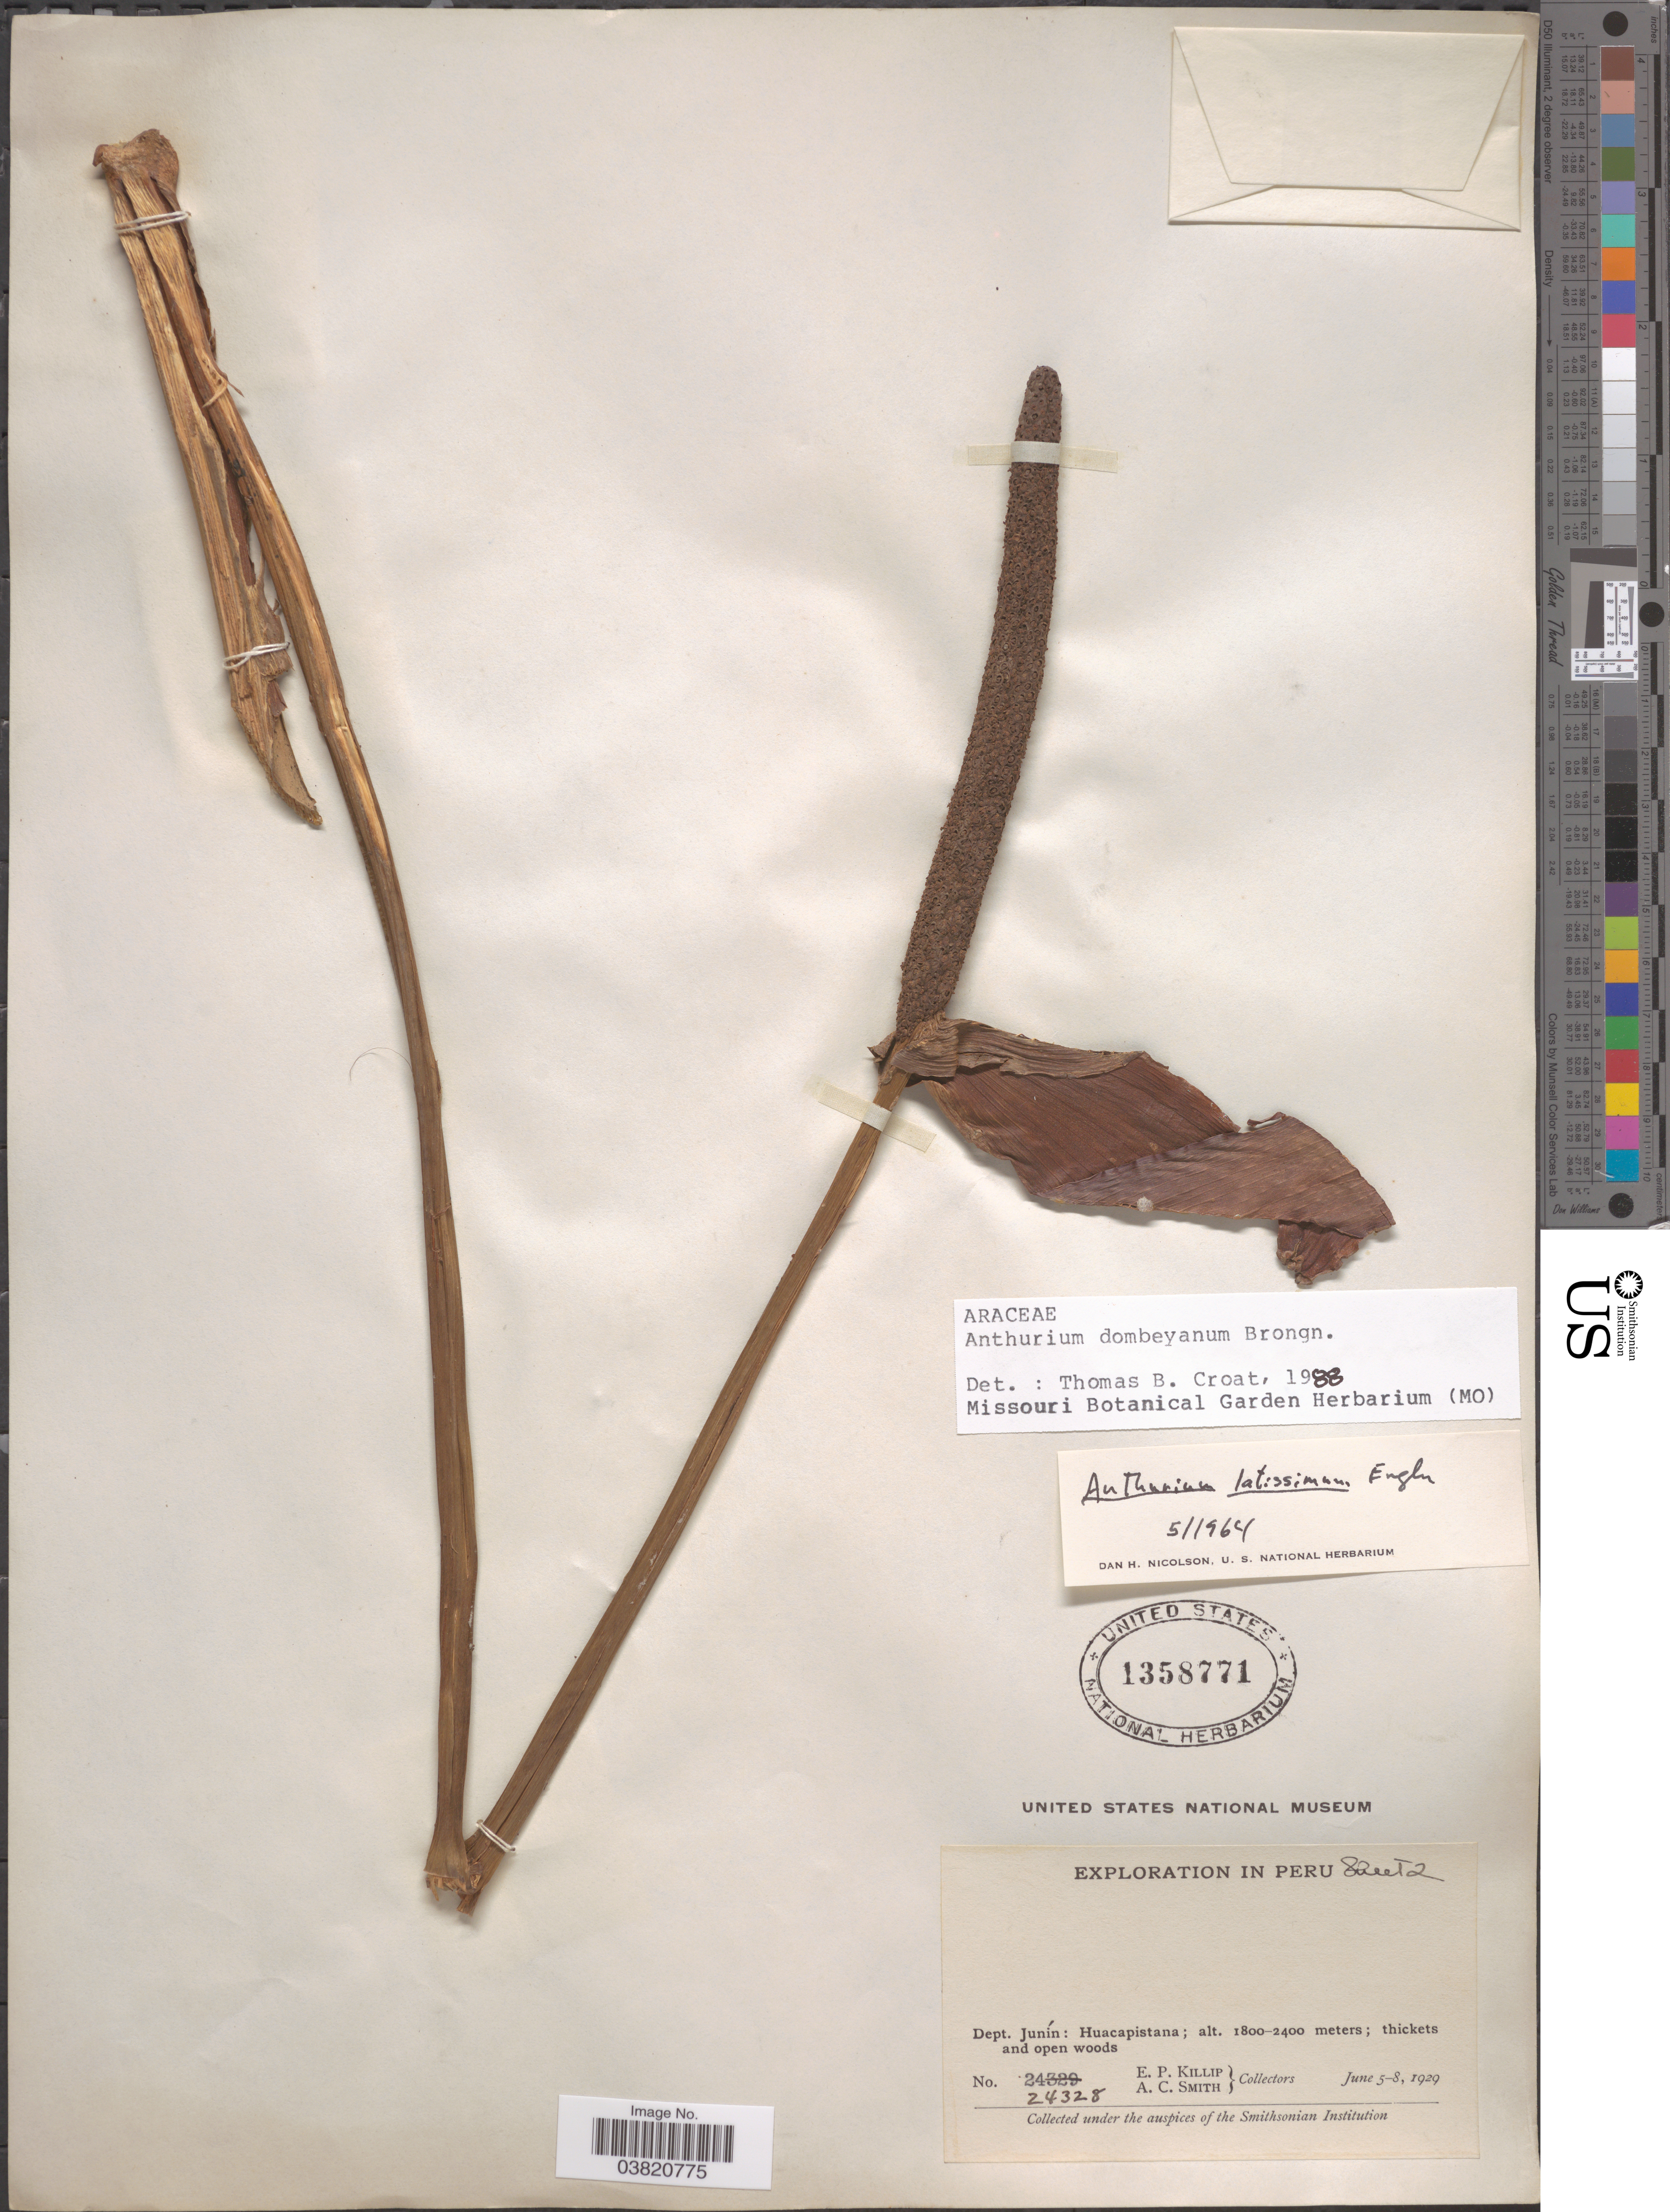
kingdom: Plantae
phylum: Tracheophyta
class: Liliopsida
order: Alismatales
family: Araceae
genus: Anthurium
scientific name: Anthurium dombeyanum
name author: Brongn. ex Schott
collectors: E. P. Killip & A. C. Smith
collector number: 24328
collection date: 1929-06-05/1929-06-08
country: Peru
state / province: Junín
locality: Dept. Junín: Huacapistana.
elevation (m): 1800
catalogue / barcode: US 1358771